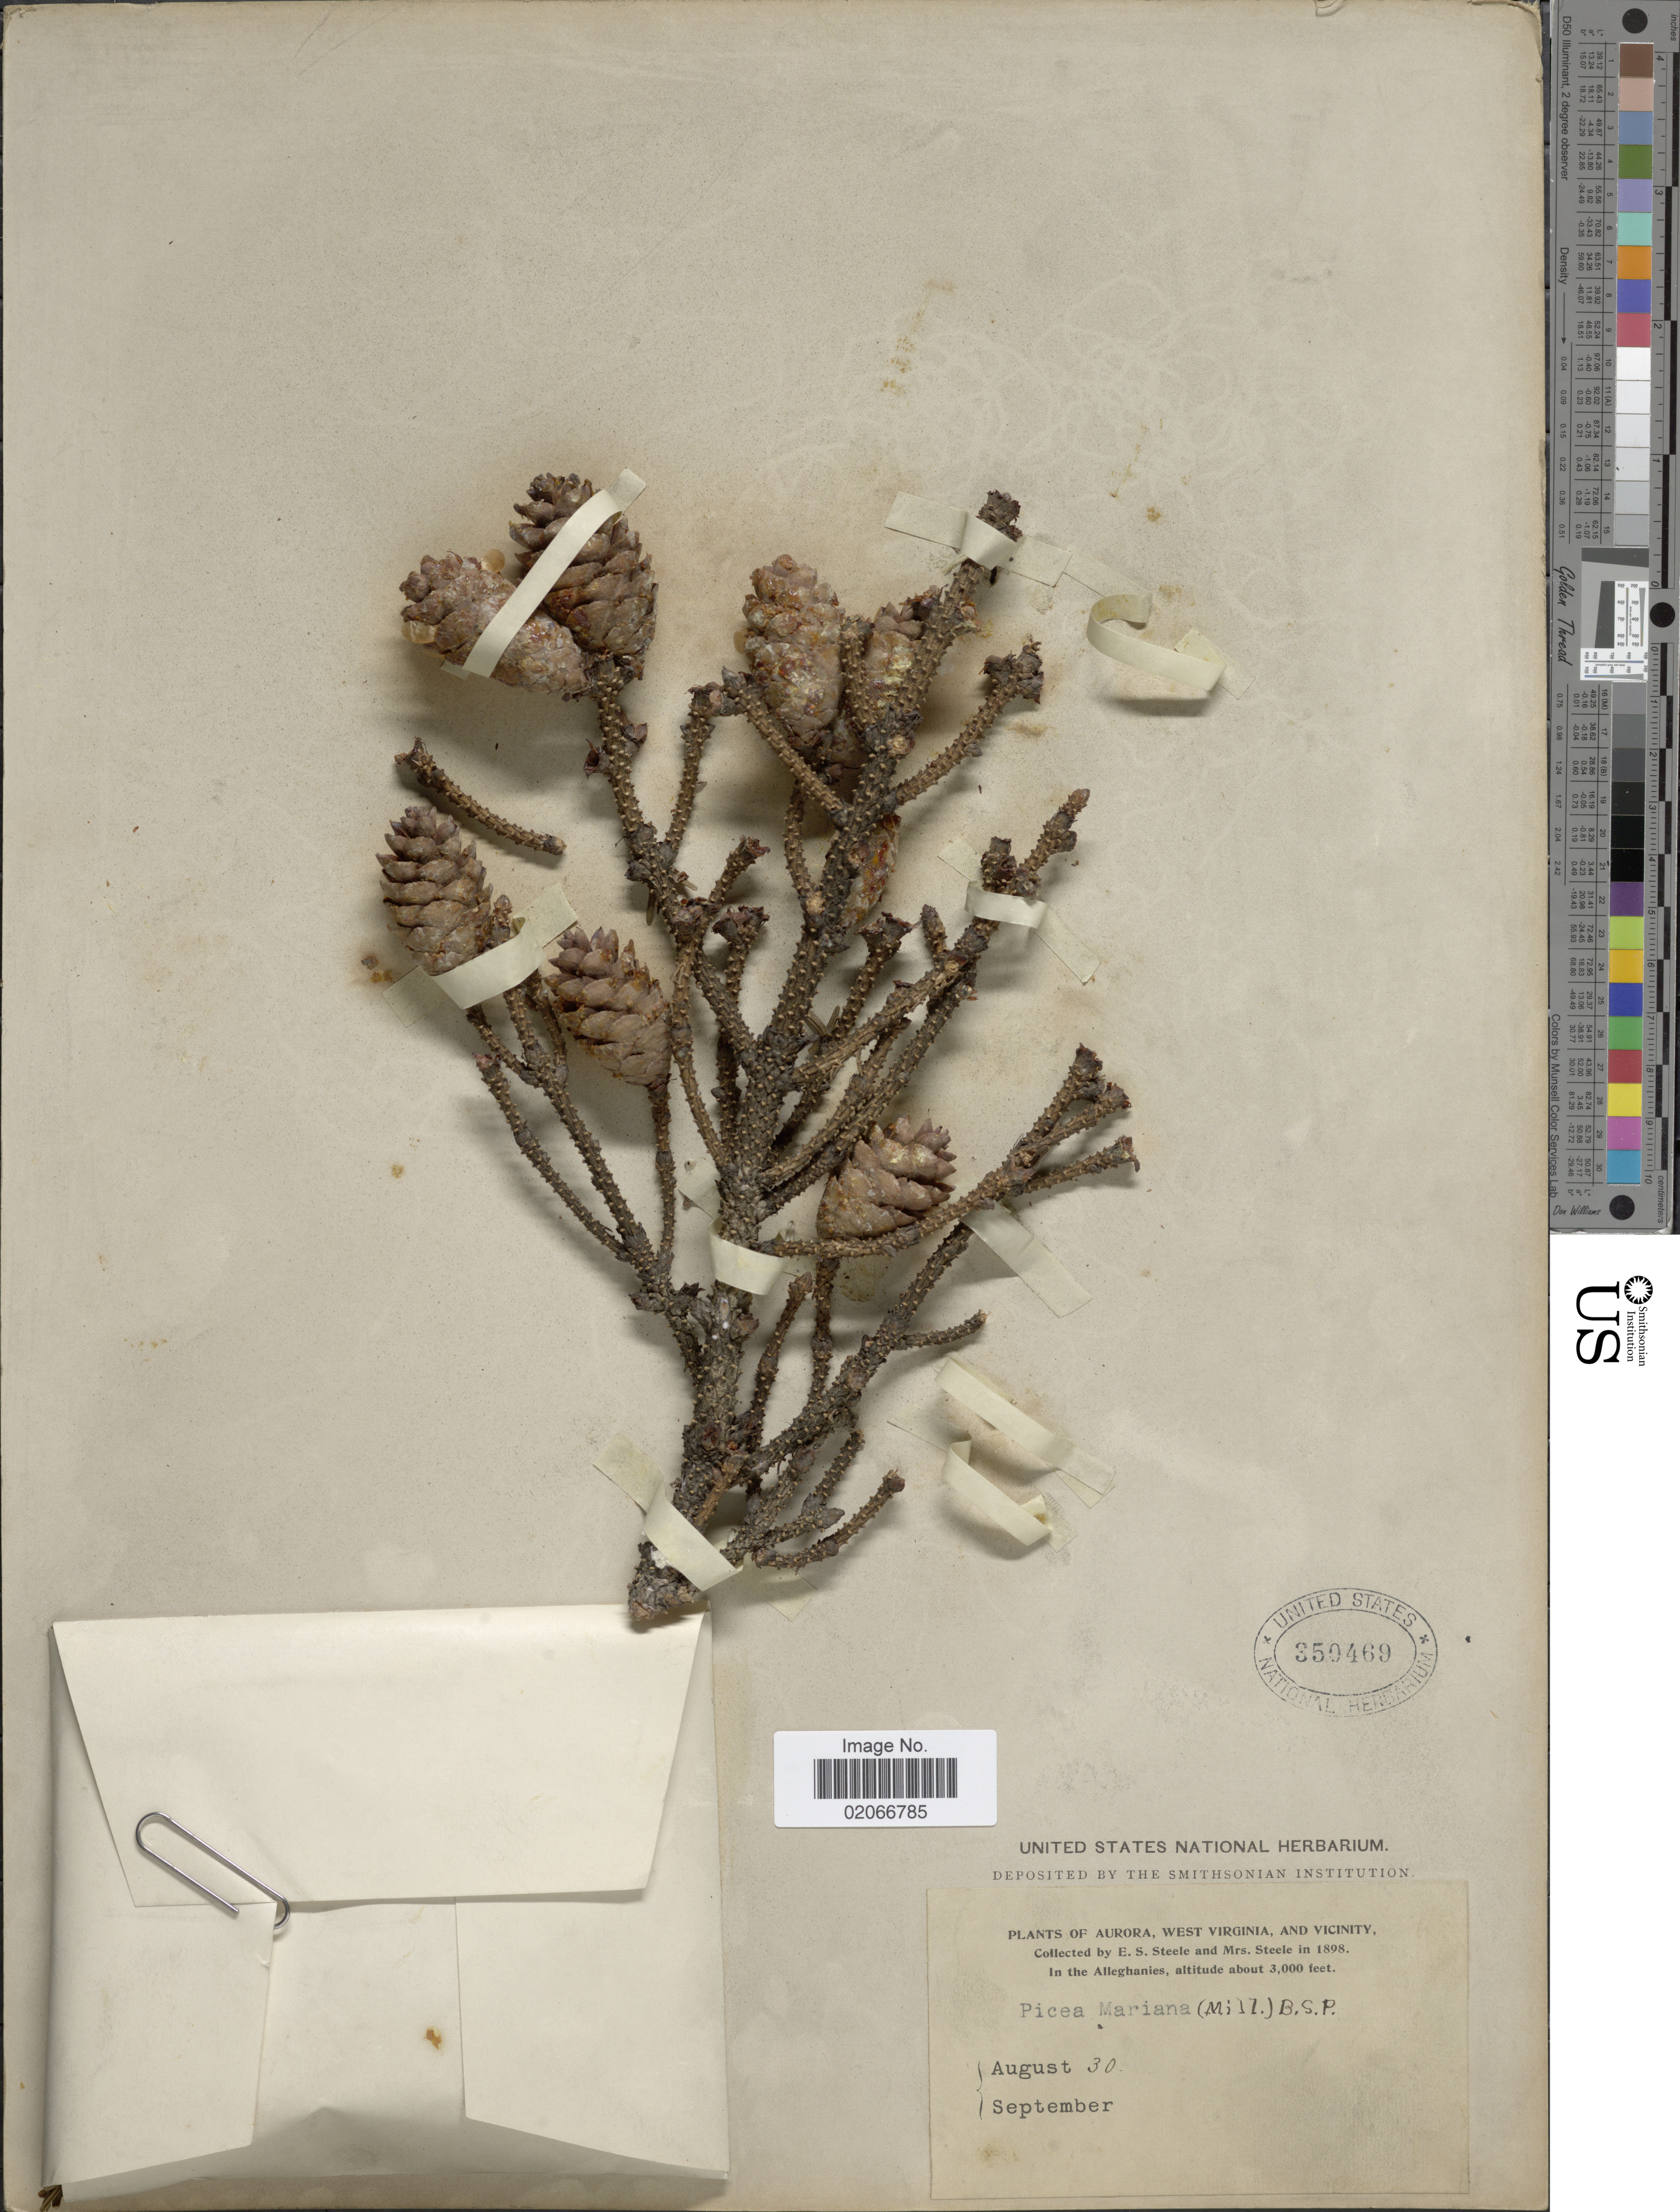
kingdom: Plantae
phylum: Tracheophyta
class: Pinopsida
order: Pinales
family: Pinaceae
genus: Picea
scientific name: Picea rubens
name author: Sarg.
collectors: E. Steele & Mrs. E. S. Steele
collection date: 1898-08-30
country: United States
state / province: West Virginia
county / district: Preston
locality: Aurora, West Virginia and Vicinity, Alleghanies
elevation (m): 914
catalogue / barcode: US 350469